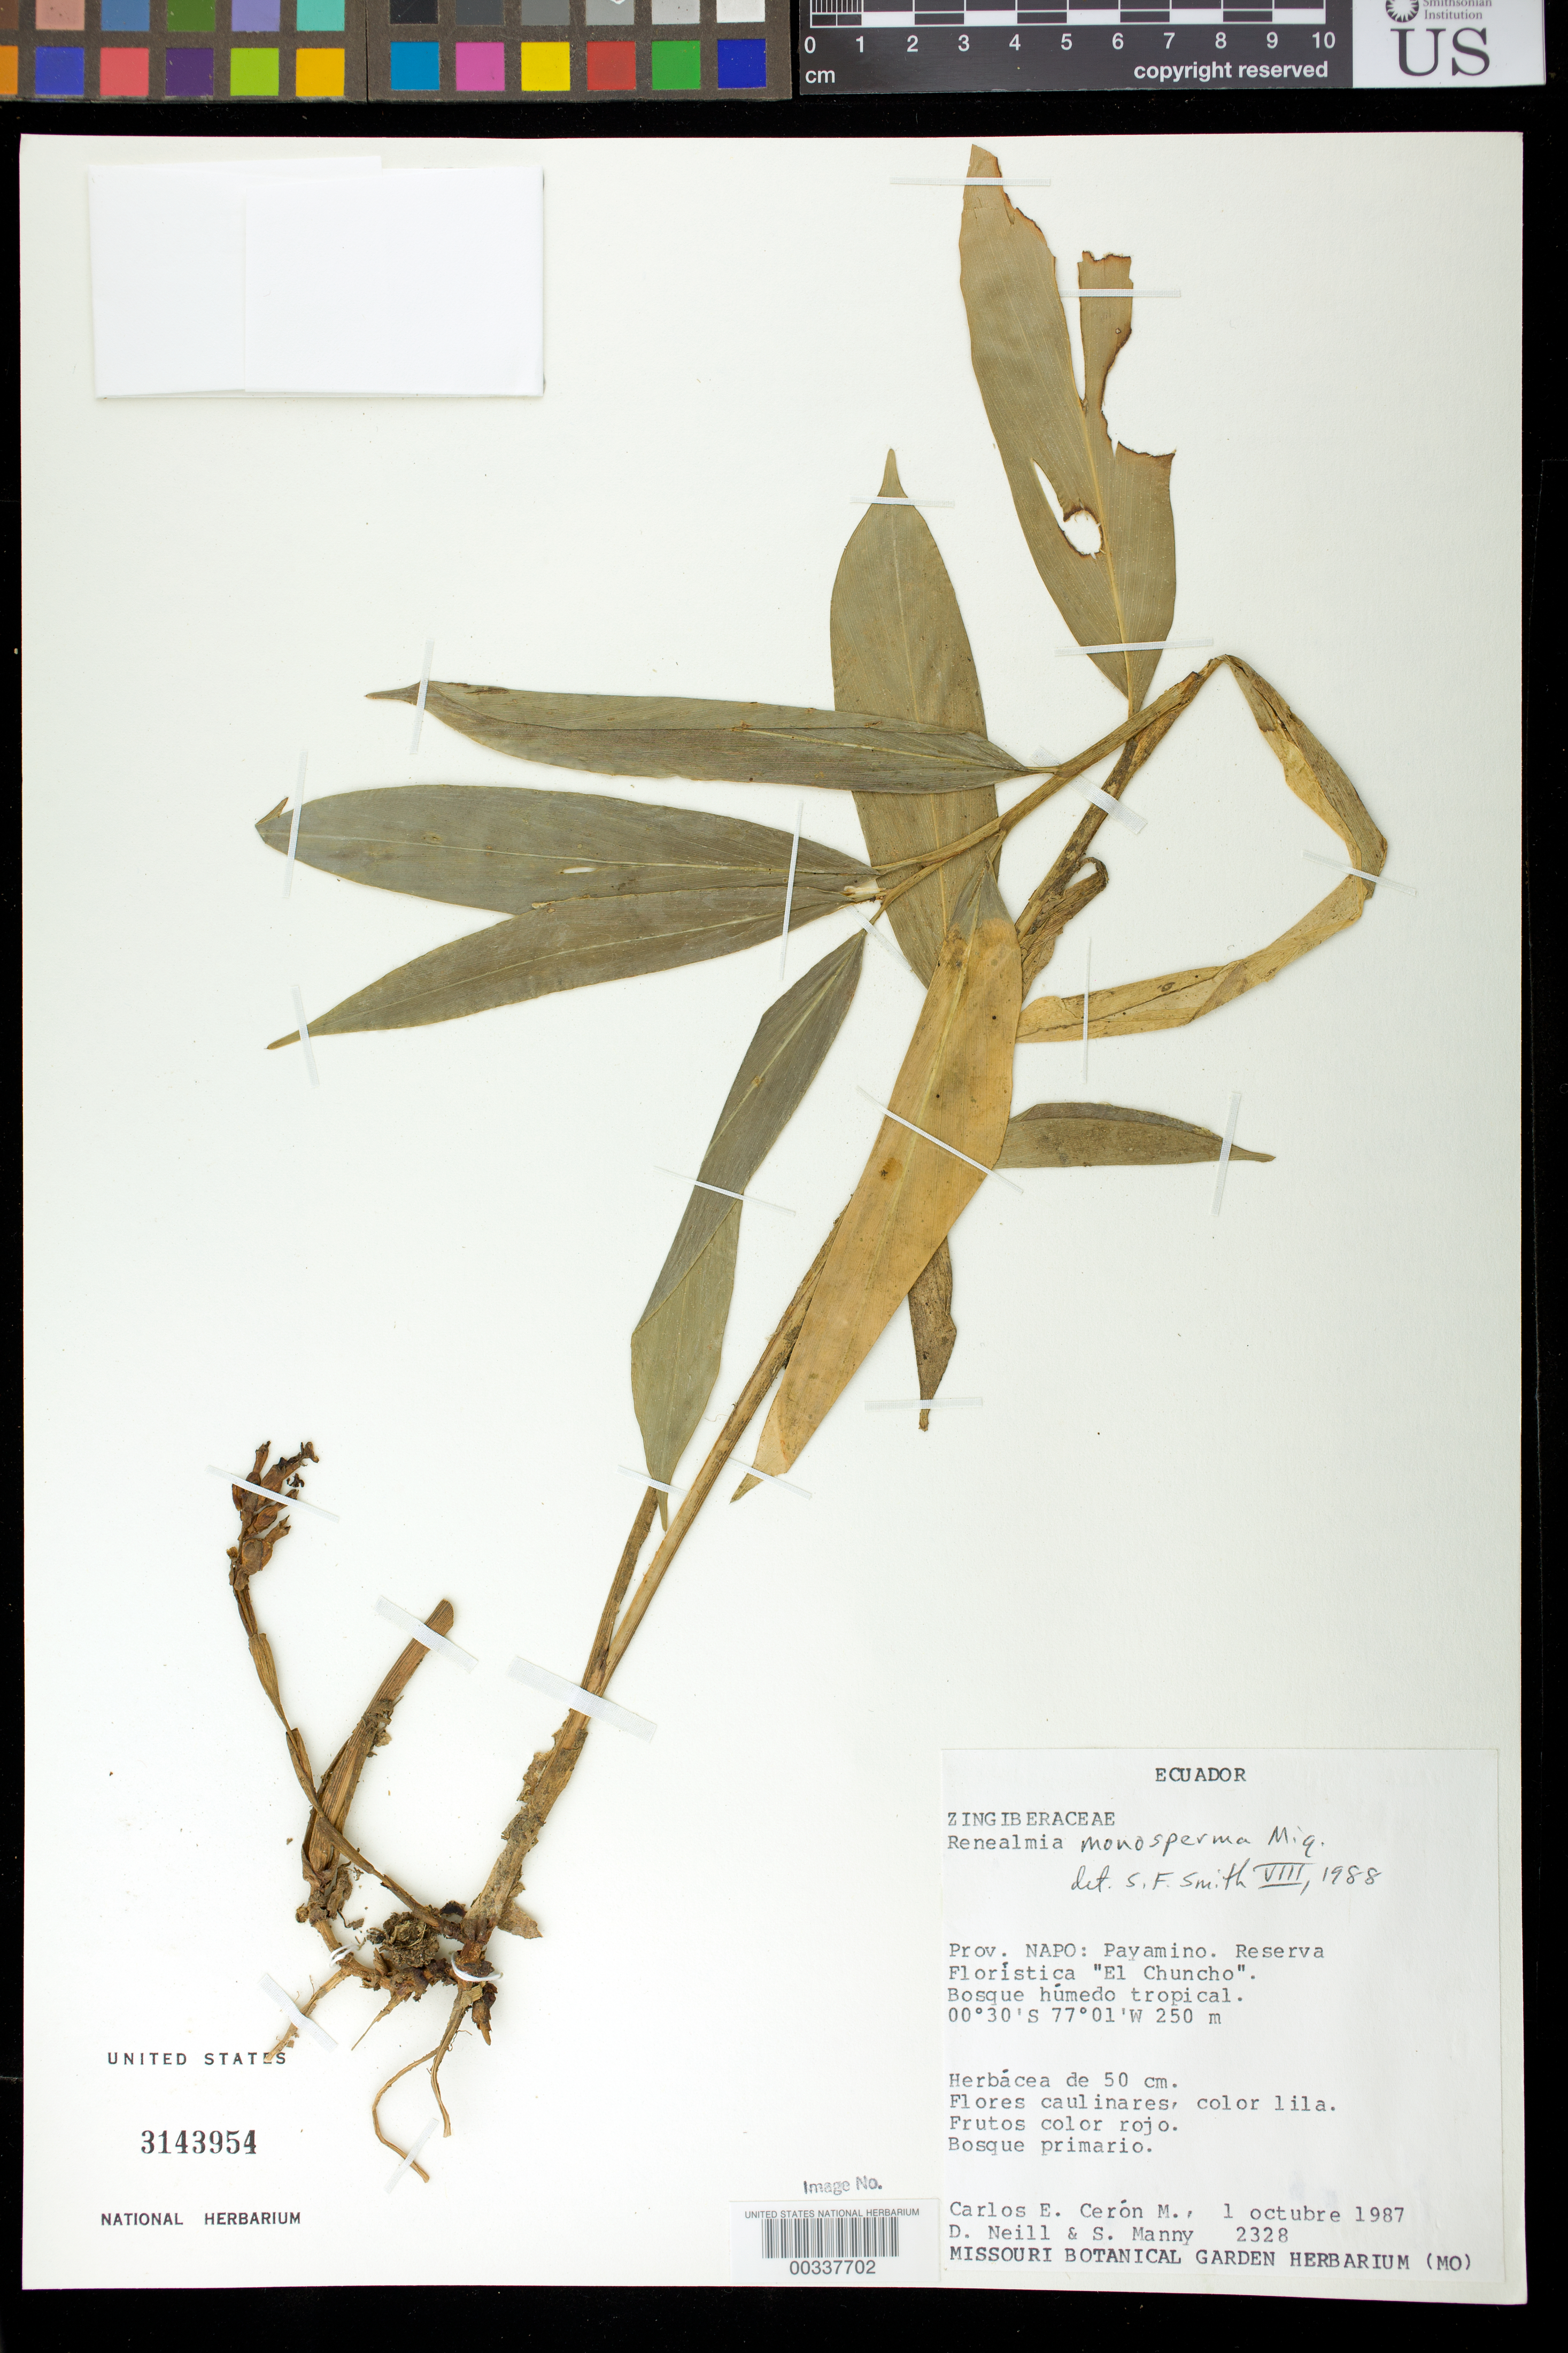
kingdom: Plantae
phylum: Tracheophyta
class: Liliopsida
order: Zingiberales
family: Zingiberaceae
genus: Renealmia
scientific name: Renealmia monosperma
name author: Miq.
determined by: Smith, Stephen F., (US), NMNH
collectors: C. E. Cerón M., D. A. Neill & S. Manny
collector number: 2328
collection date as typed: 01 Oct 1987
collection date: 1987-10-01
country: Ecuador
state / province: Napo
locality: payamino, Reserva floristica "el chuncho"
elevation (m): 250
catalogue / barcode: US 3143954